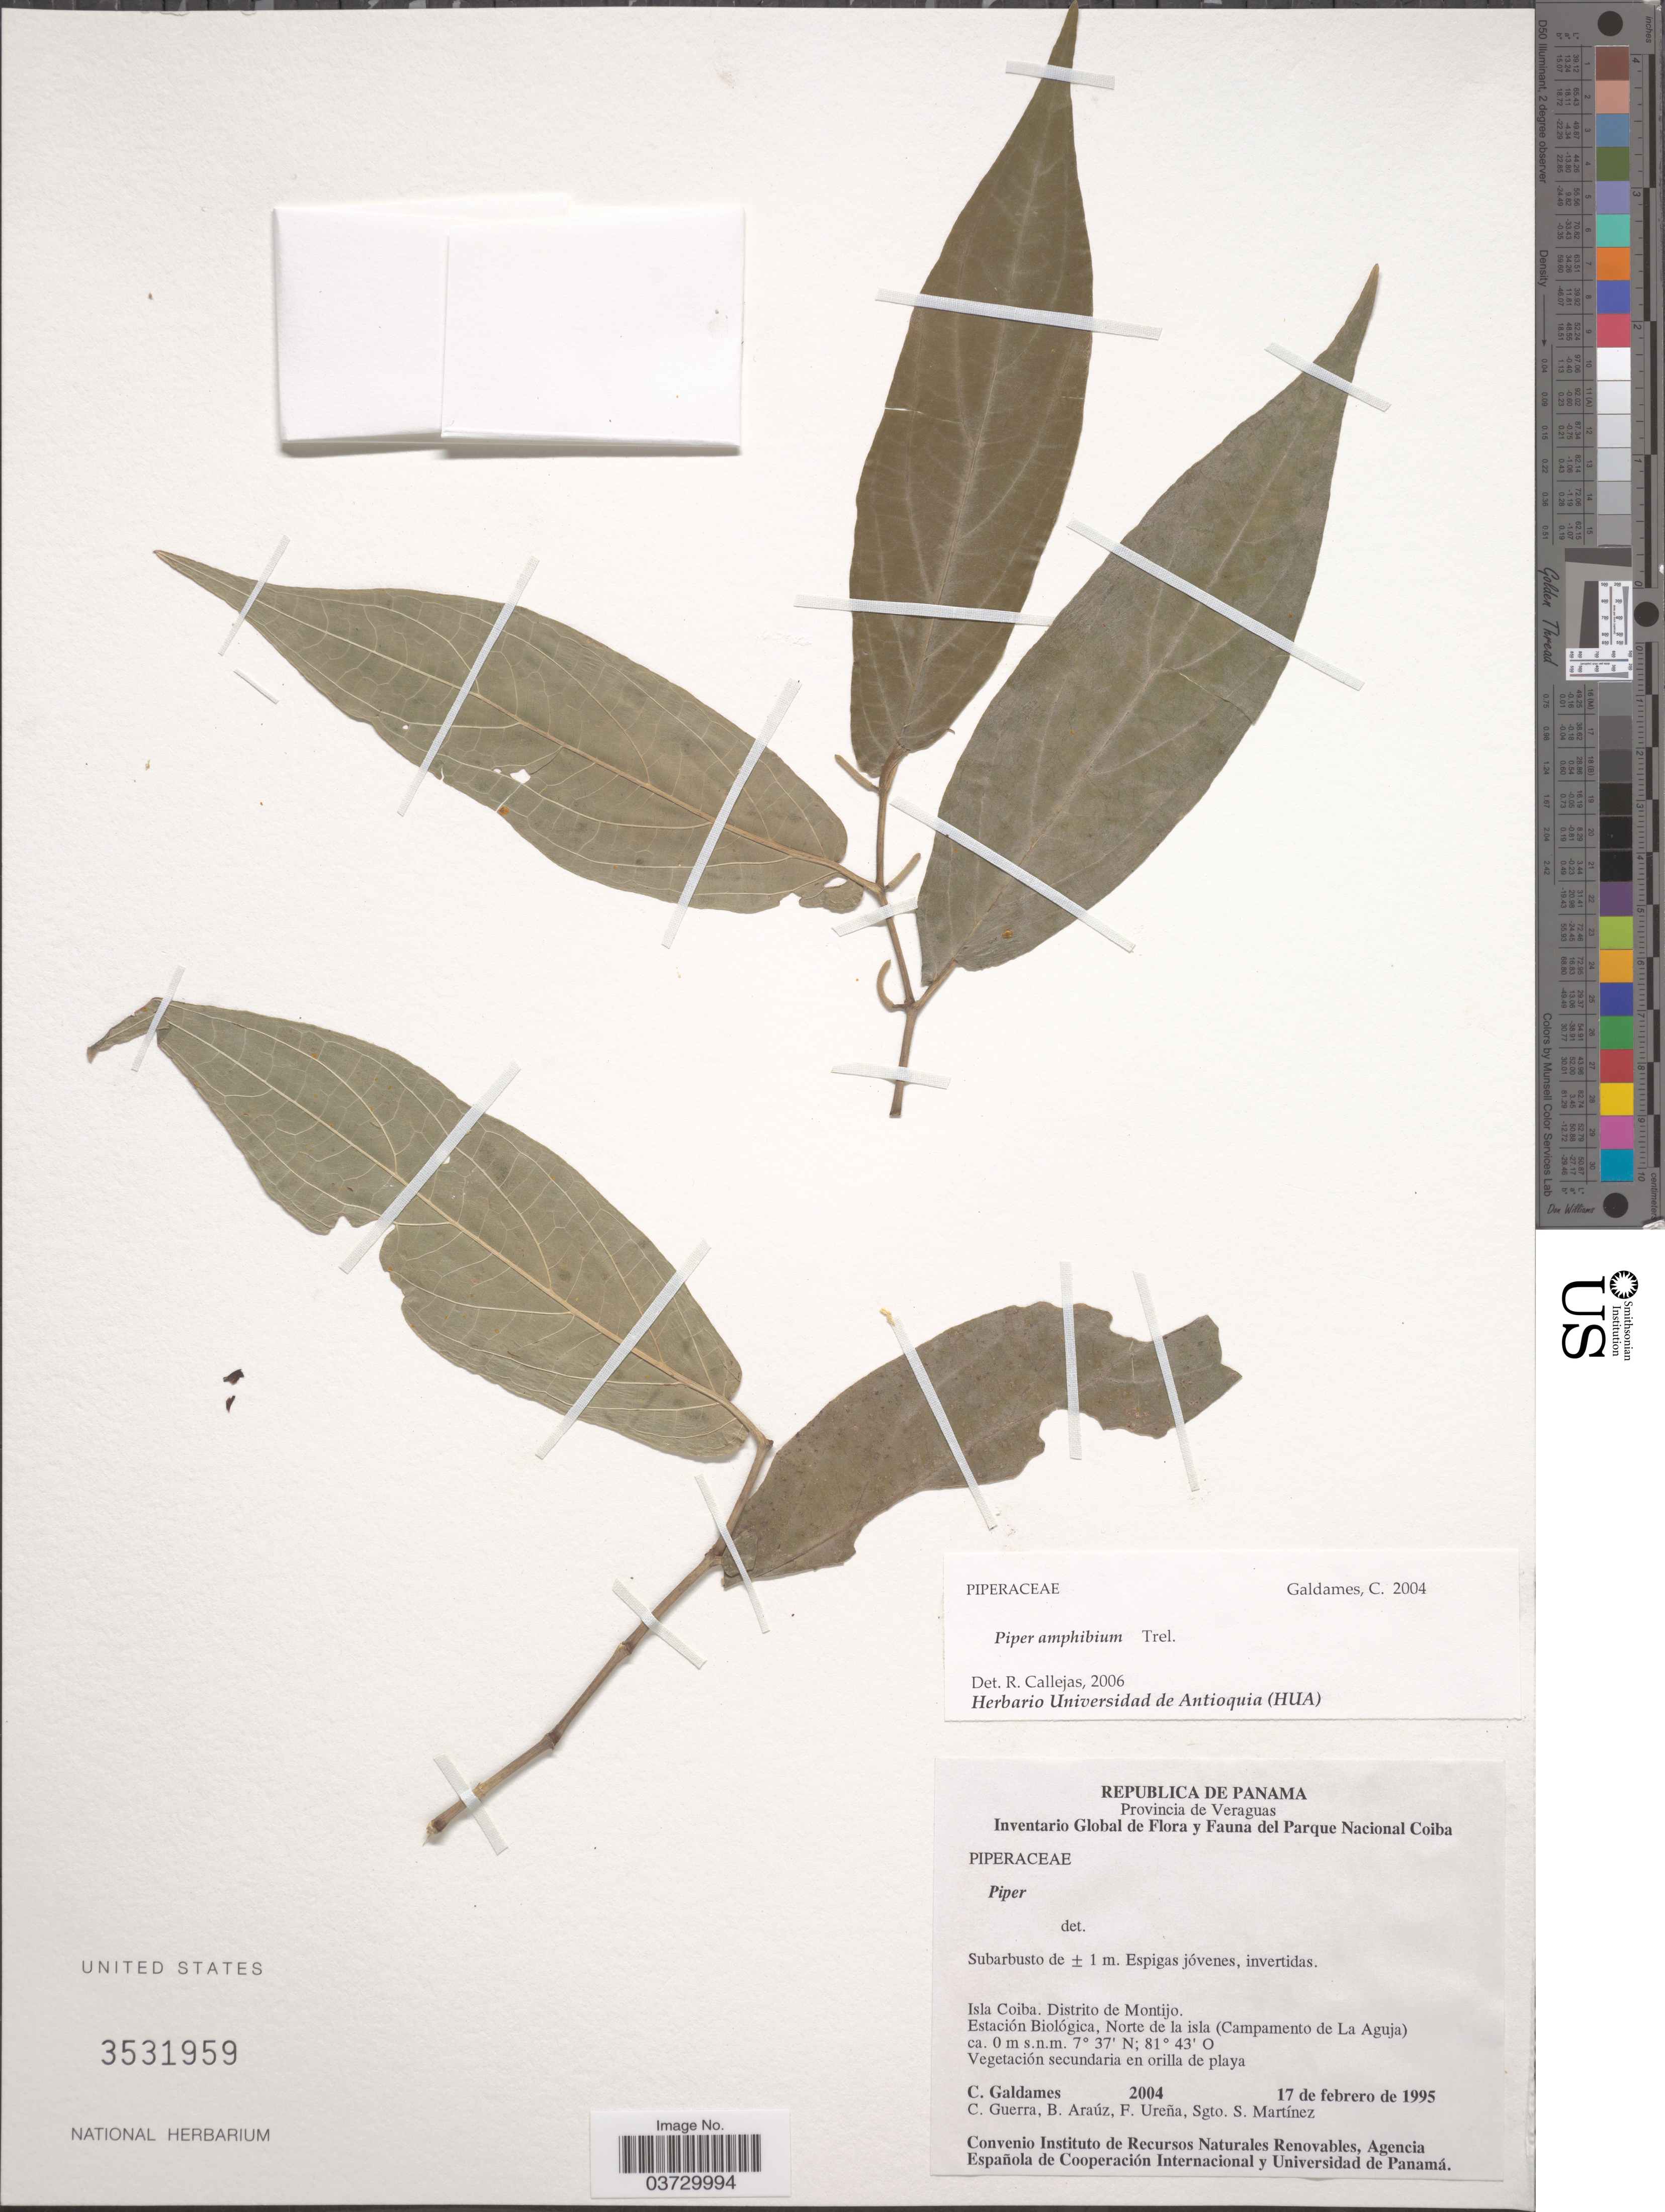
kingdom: Plantae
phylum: Tracheophyta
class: Magnoliopsida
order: Piperales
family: Piperaceae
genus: Piper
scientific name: Piper amphibium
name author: Trel. in Woodson & Schery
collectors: C. Galdames, C. Guerra, B. Araúz, F. Ureña & S. Martínez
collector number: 2004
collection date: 1995-02-17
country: Panama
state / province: Veraguas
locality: Isla Coiba. Distrito de Montijo. Estación Biológica, Norte de la isla (Campamento de La Aguja).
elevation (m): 0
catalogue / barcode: US 3531959